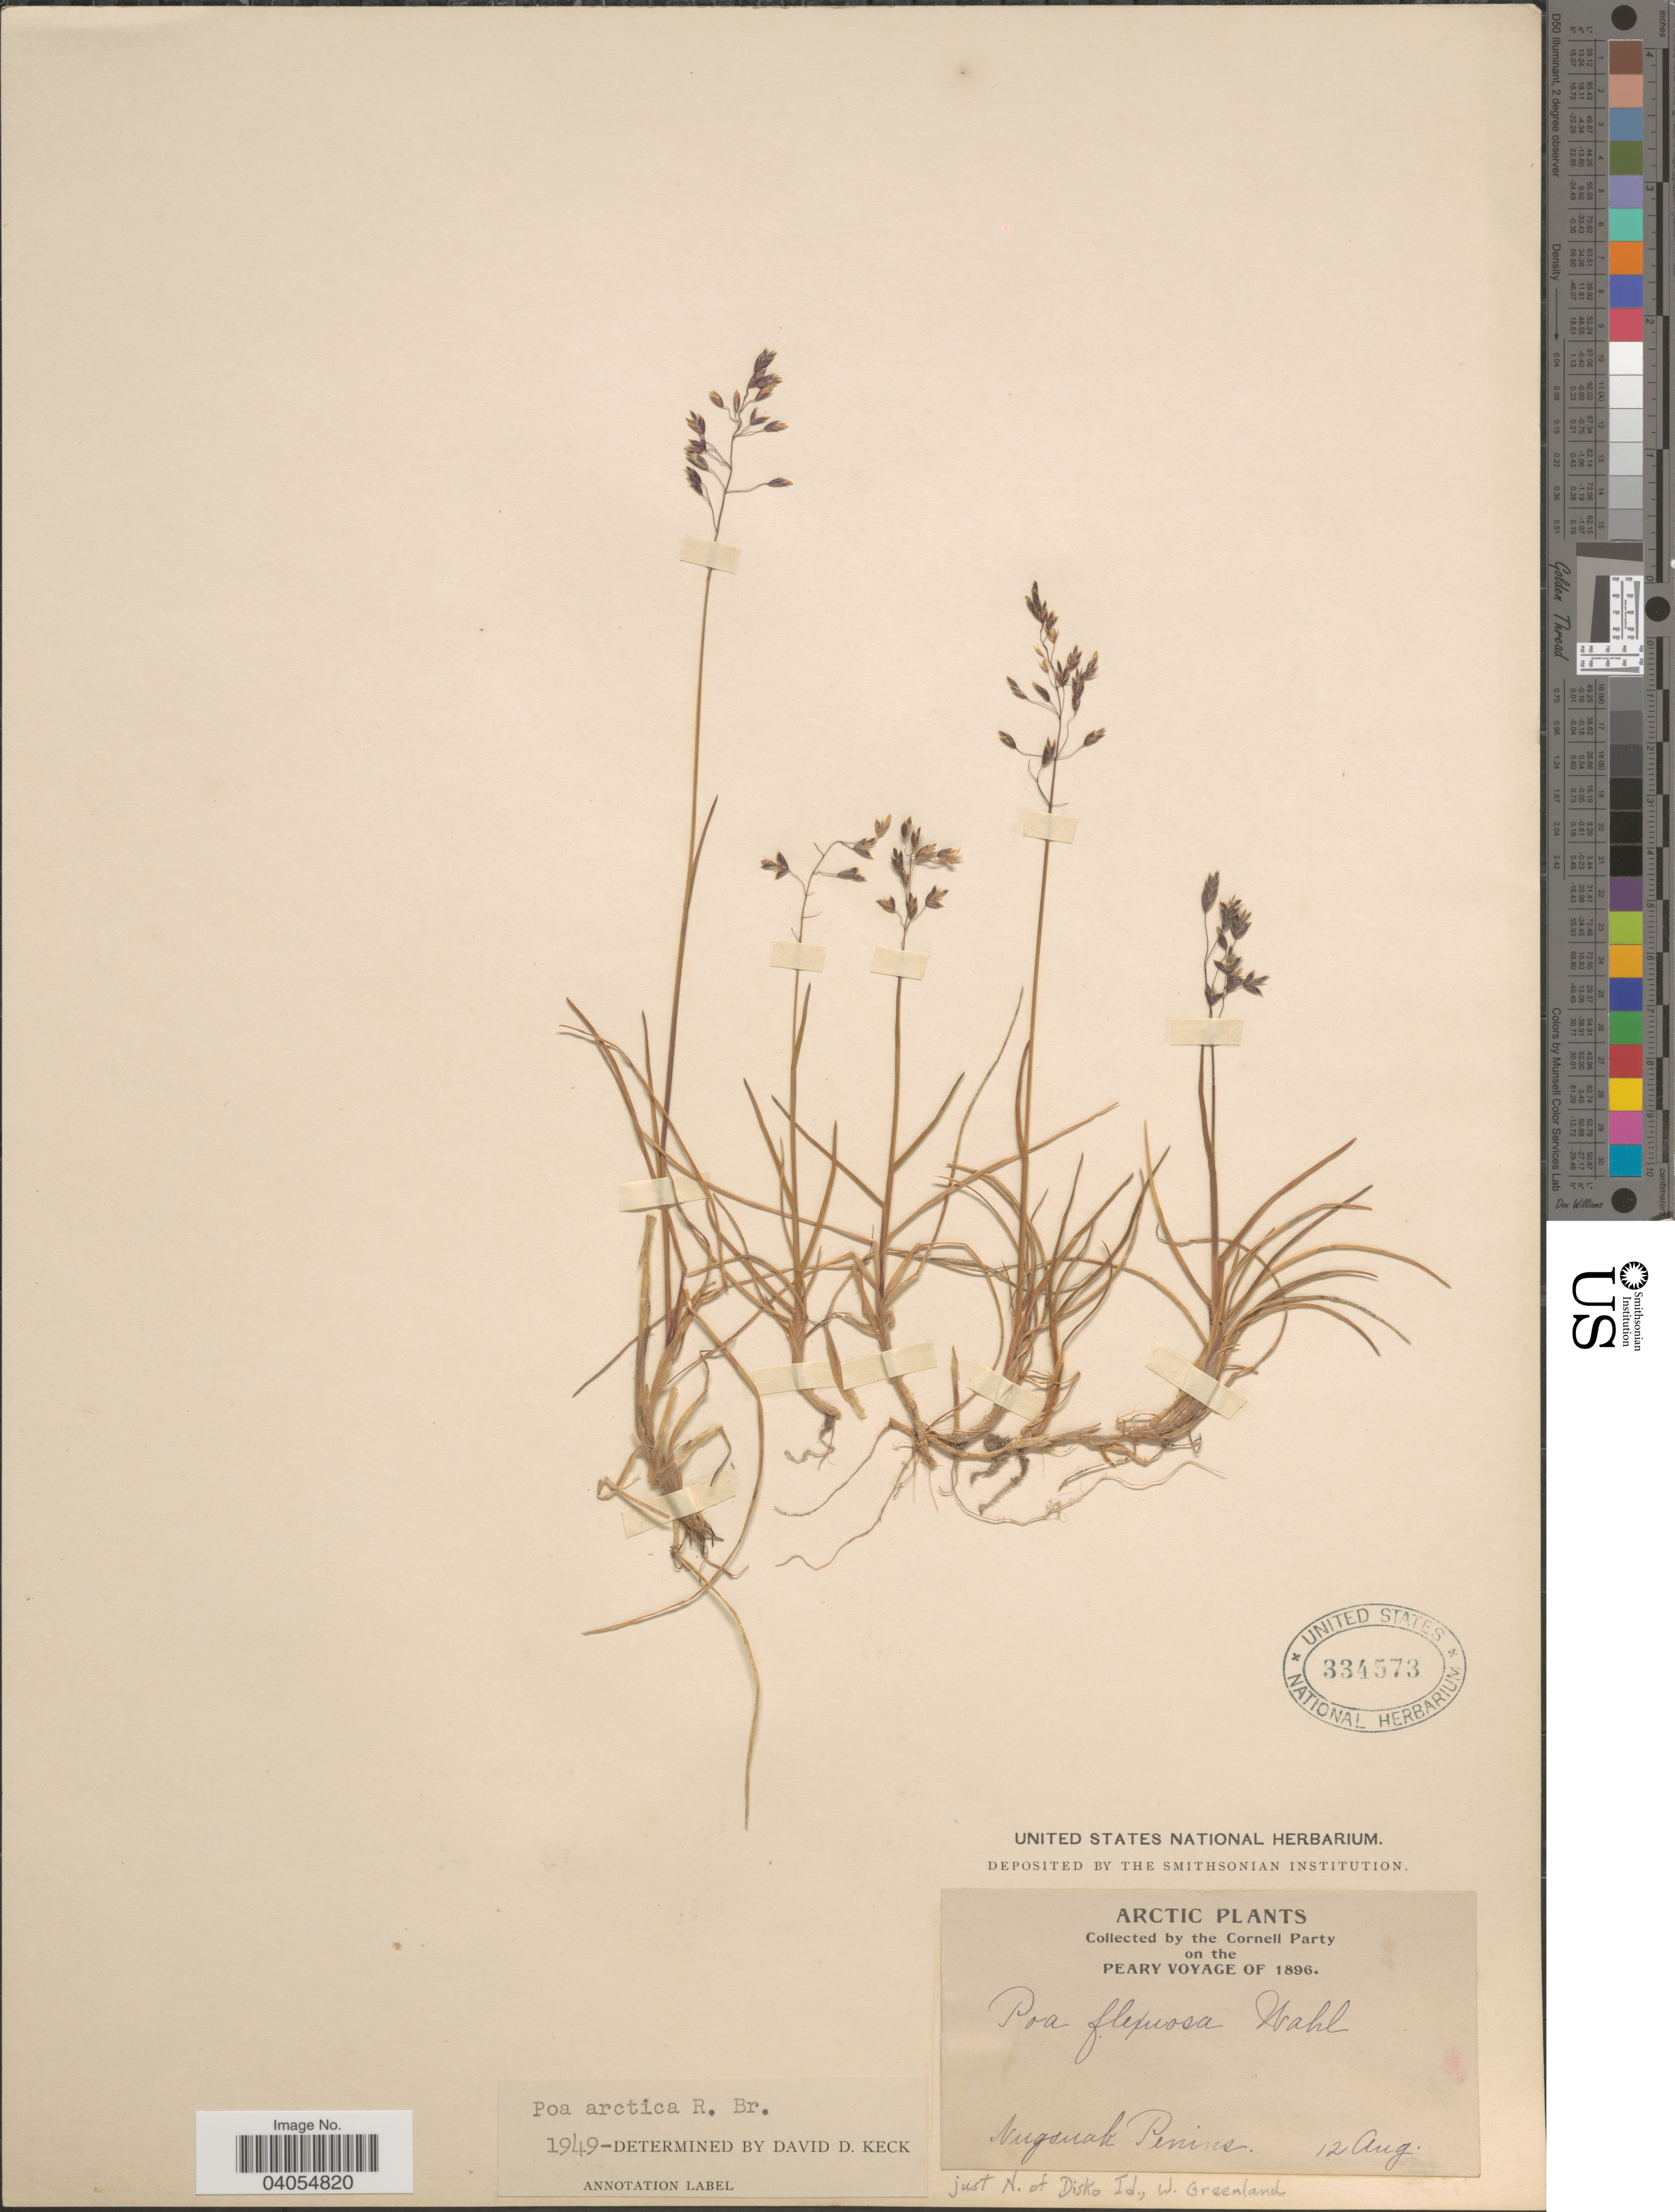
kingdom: Plantae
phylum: Tracheophyta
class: Liliopsida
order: Poales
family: Poaceae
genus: Poa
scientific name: Poa arctica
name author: R. Br.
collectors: Cornell Party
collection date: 1896-08-12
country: Greenland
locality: Arctic. Nugsuak Penins. Just N. of Disko Id, W. Greenland.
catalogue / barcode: US 334573